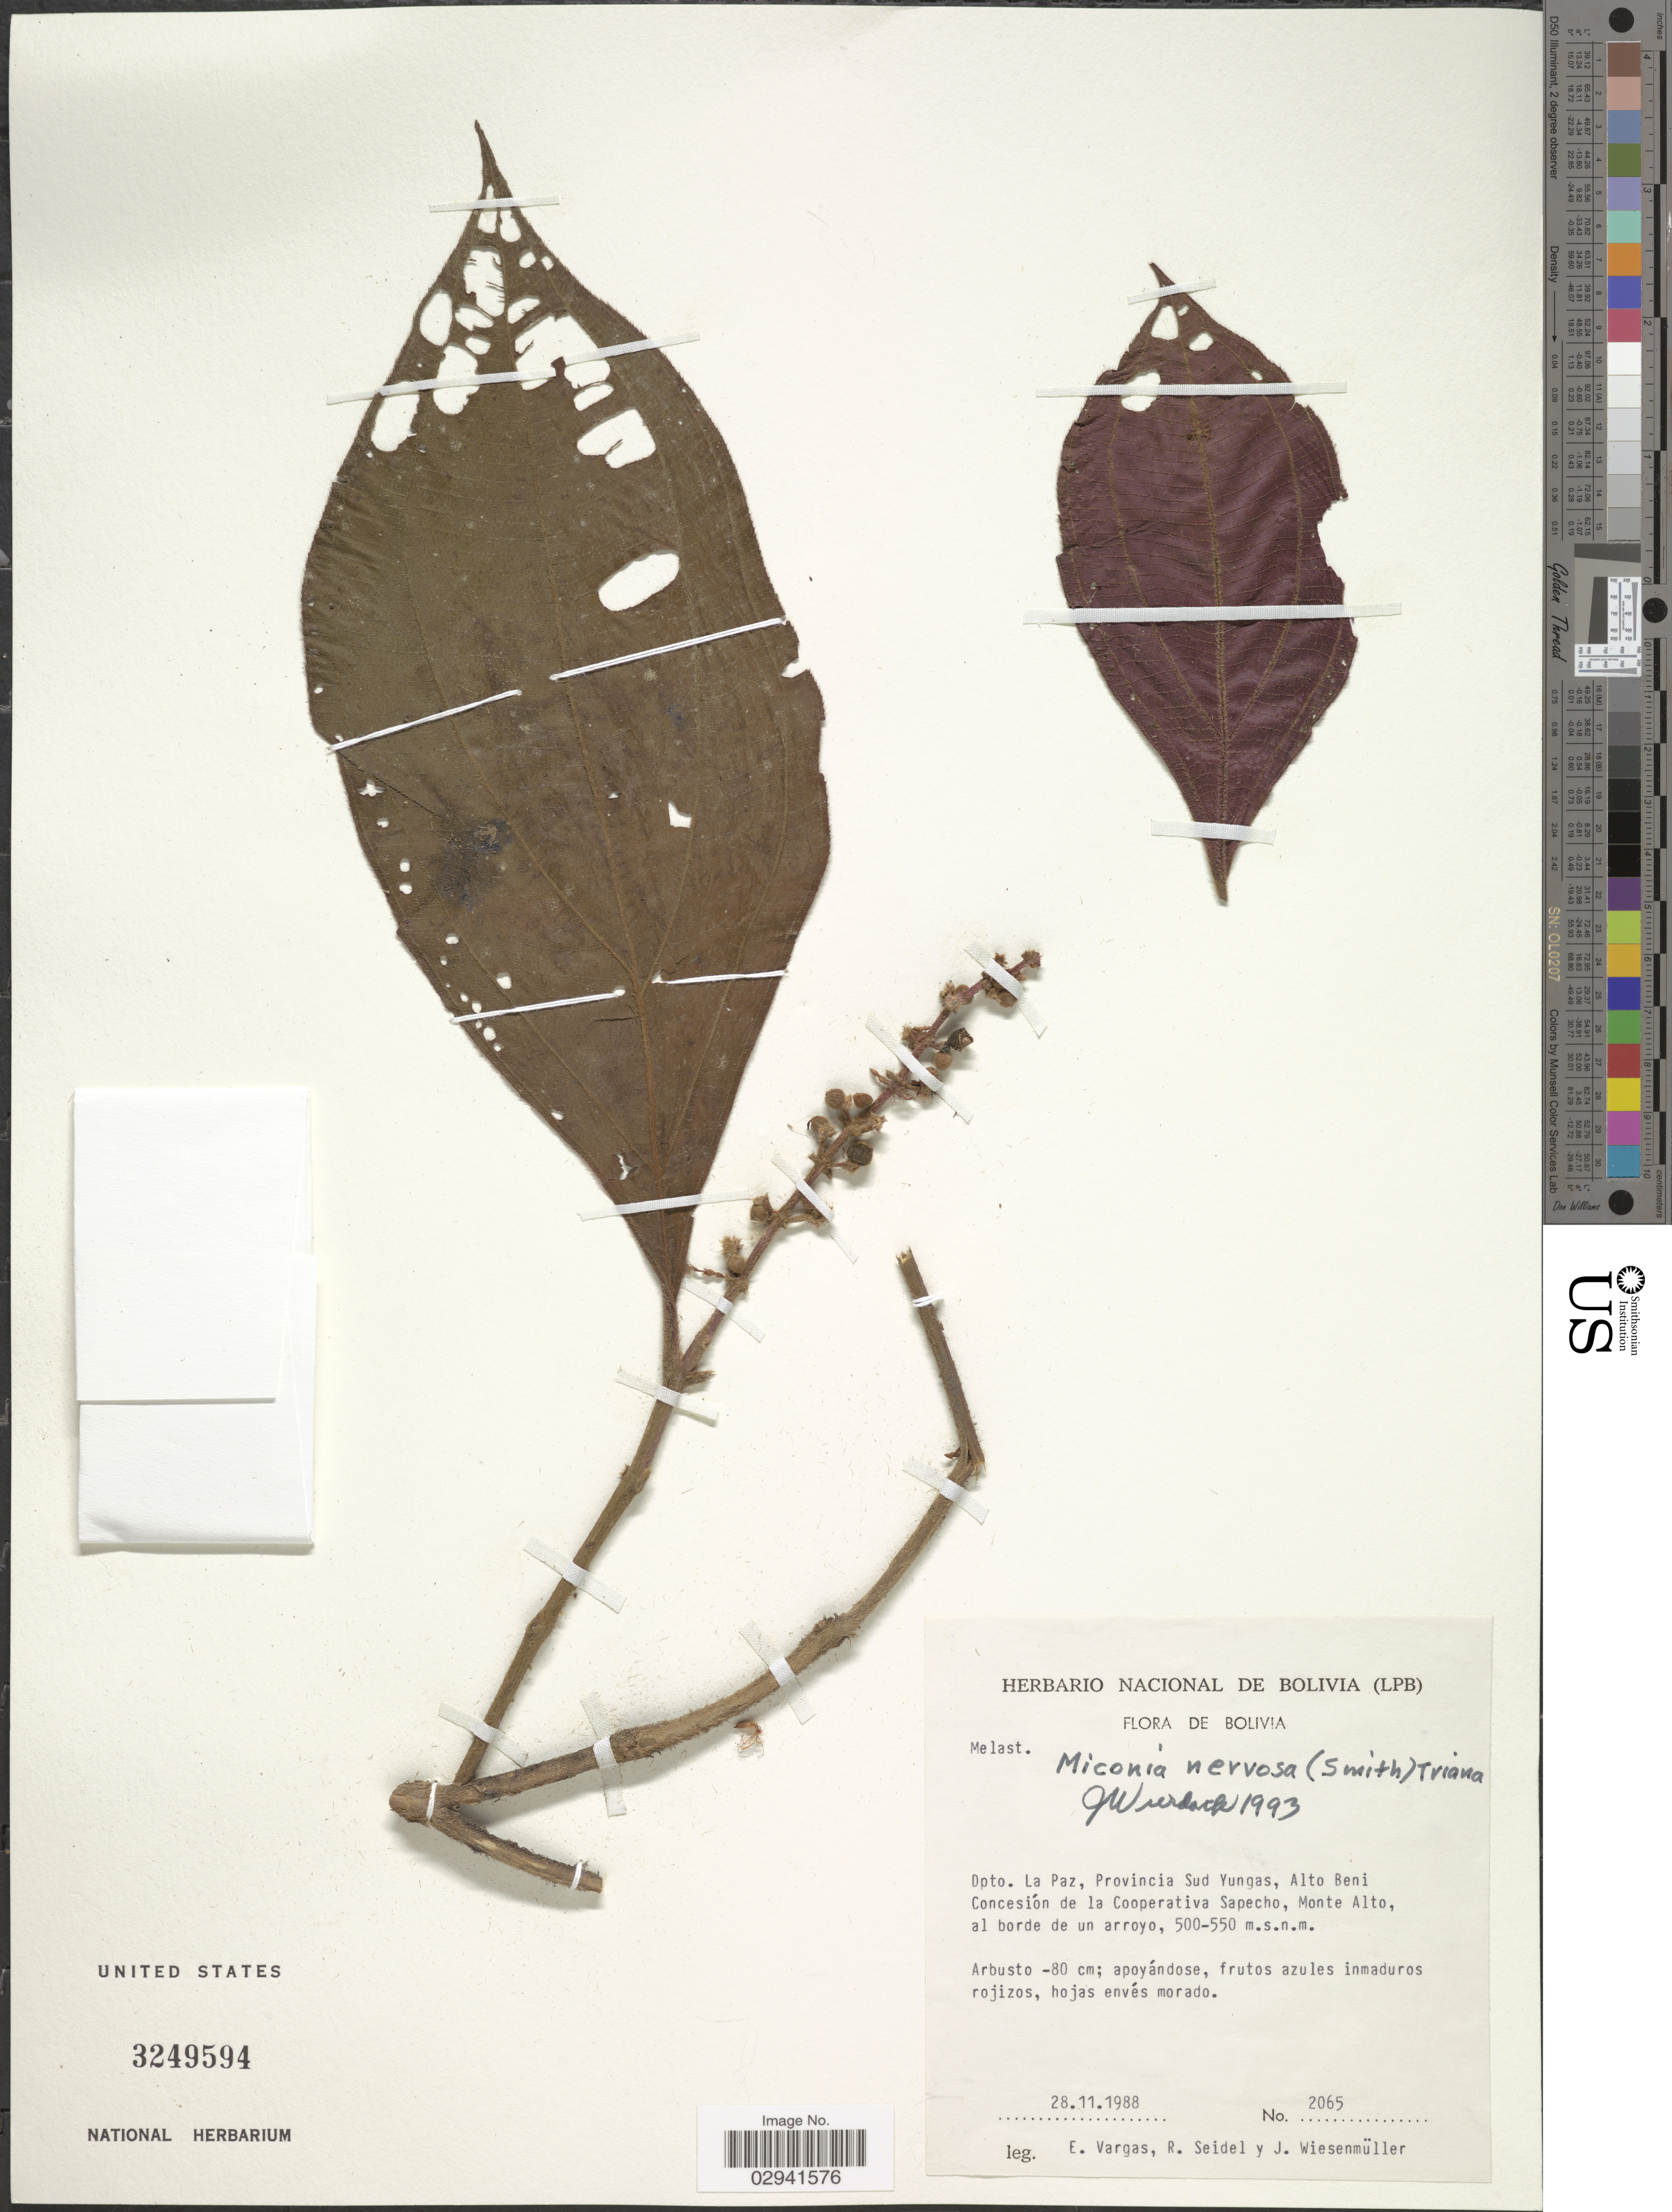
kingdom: Plantae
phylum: Tracheophyta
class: Magnoliopsida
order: Myrtales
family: Melastomataceae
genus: Miconia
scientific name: Miconia nervosa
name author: (Sm.) Triana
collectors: E. Vargas, R. Seidel & J. Wiesenmüller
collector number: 2065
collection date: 1988-11-28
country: Bolivia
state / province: La Paz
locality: Dpto. La Paz, Provincia Sud Yungas, Alto Beni Concesión de la Cooperativa Sapecho, Monte Alto, al borde de un arroyo.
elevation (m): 500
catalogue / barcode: US 3249594